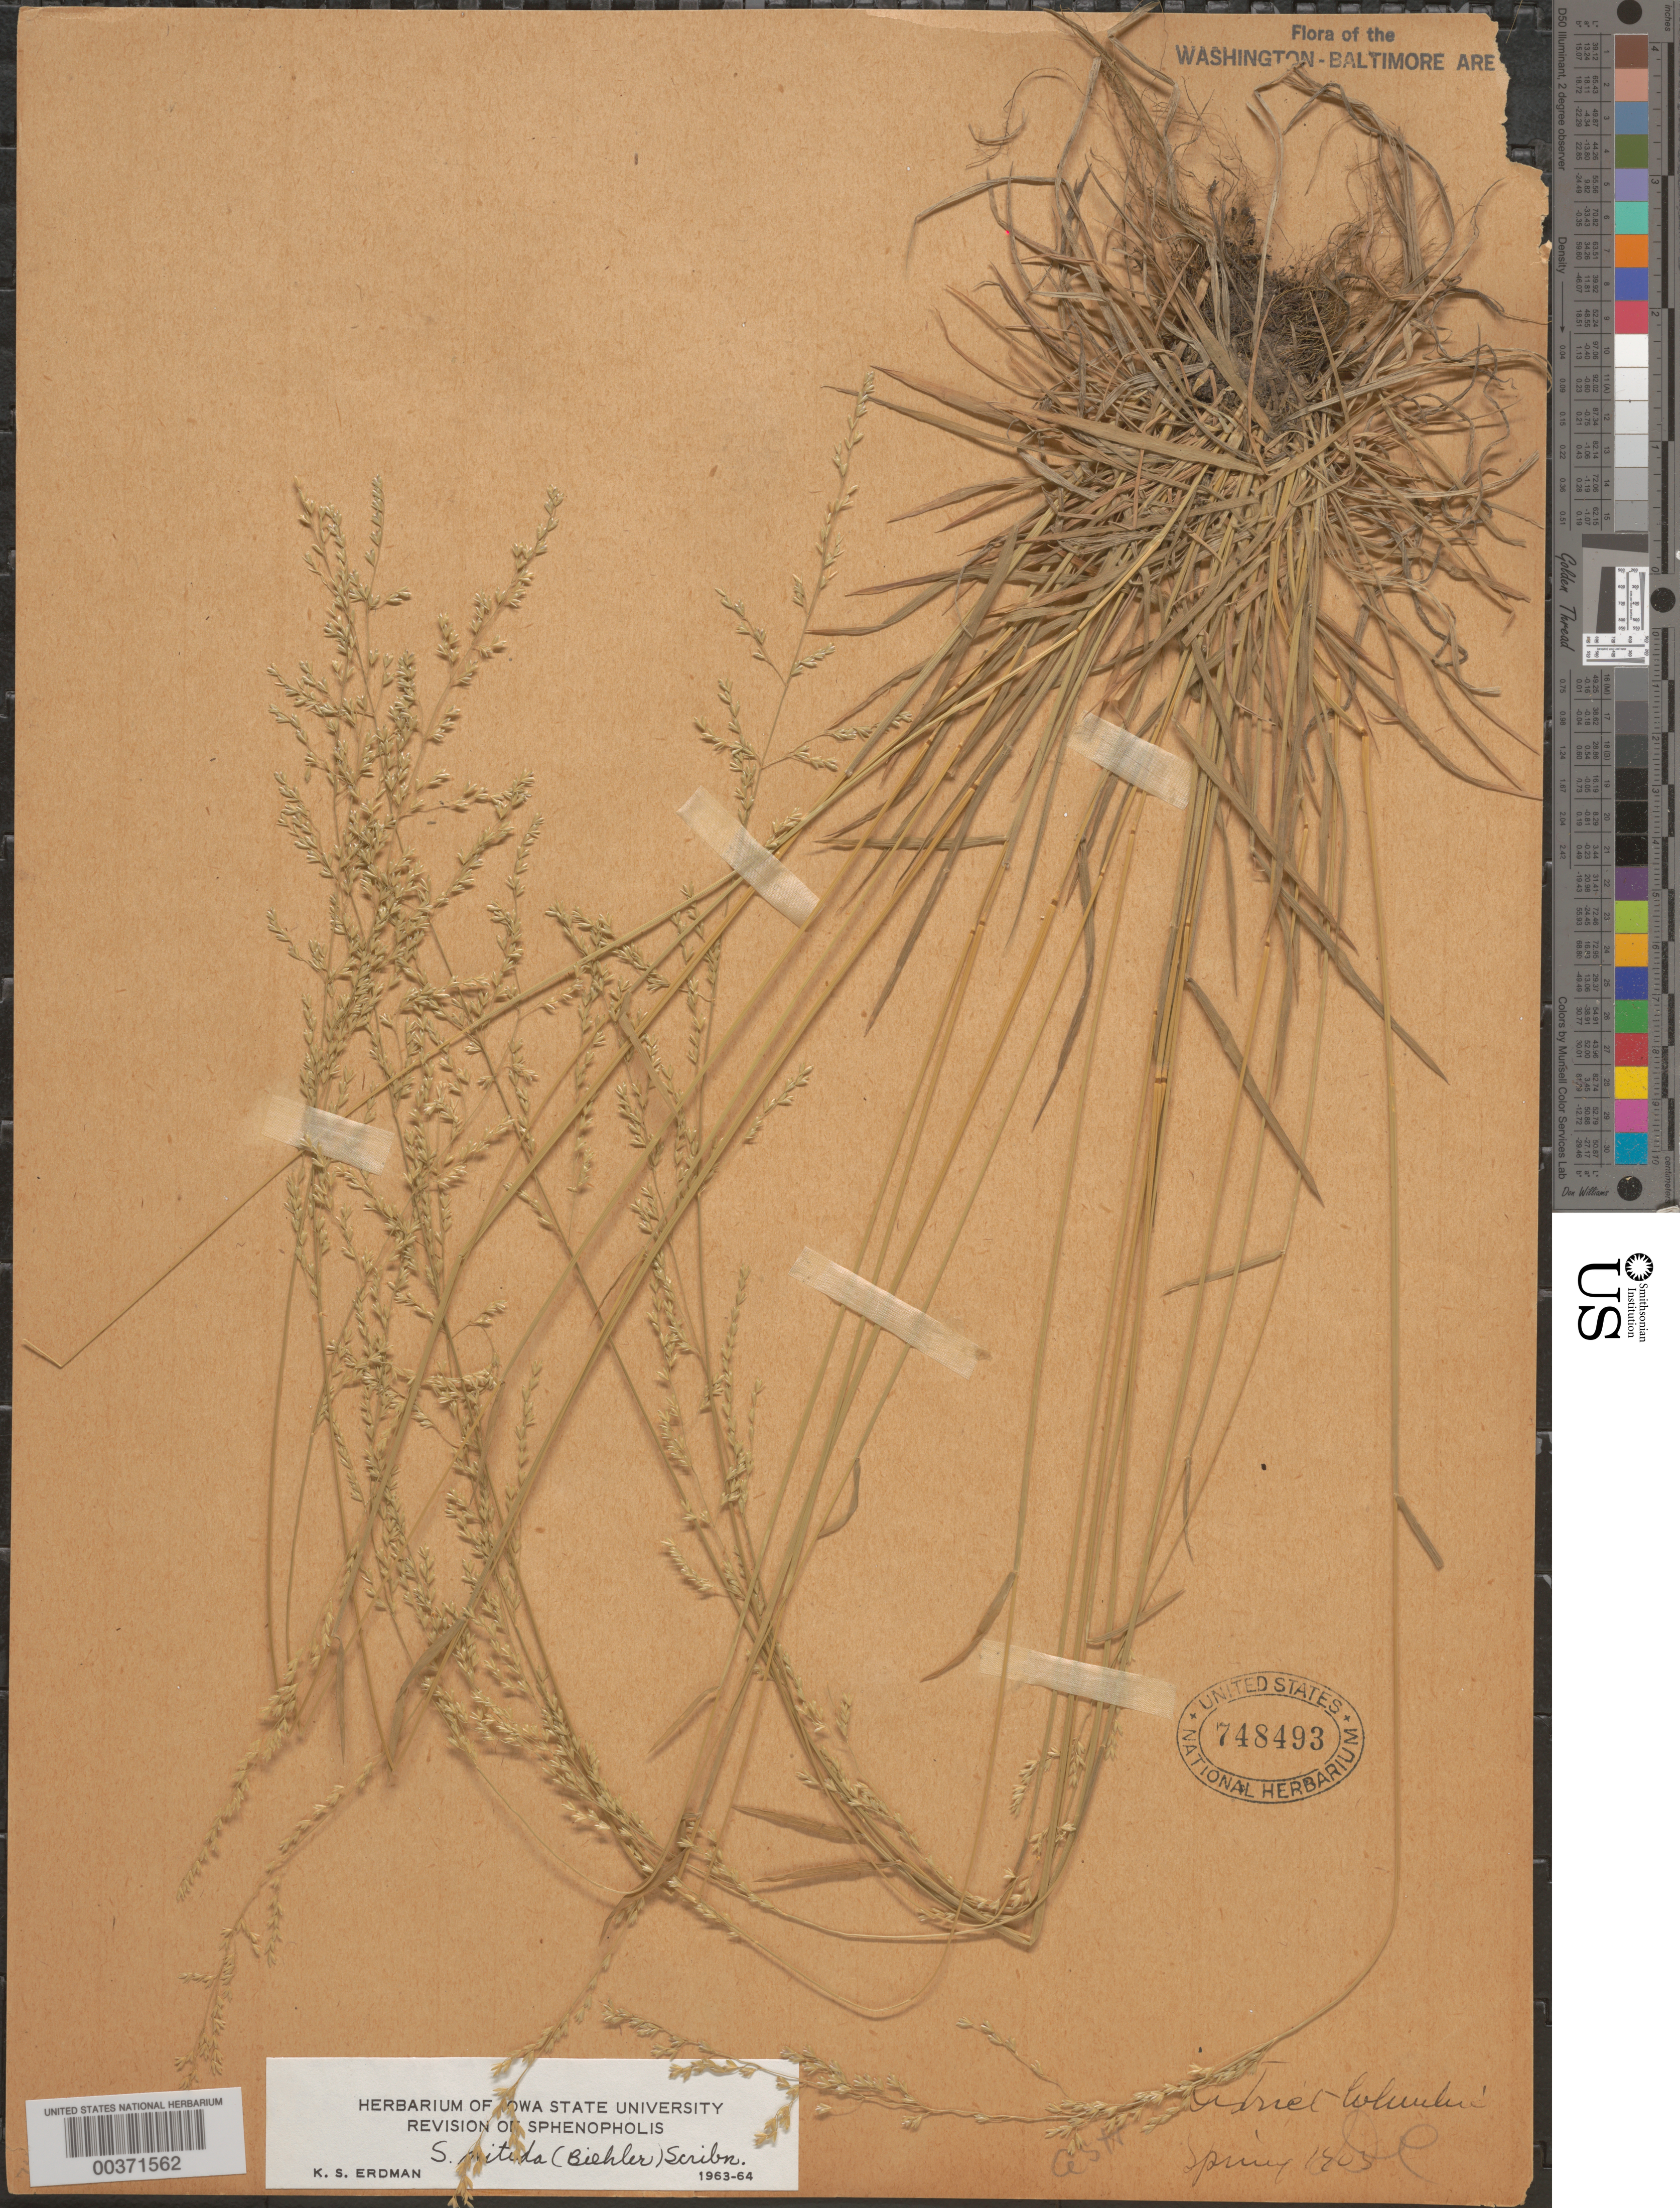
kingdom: Plantae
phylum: Tracheophyta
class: Liliopsida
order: Poales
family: Poaceae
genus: Sphenopholis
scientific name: Sphenopholis nitida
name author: (Biehler) Scribn.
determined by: Erdman, K. S.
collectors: A. S. Hitchcock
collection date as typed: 1905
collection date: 1905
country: United States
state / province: District of Columbia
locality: Washington DC and vicinity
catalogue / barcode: US 748493